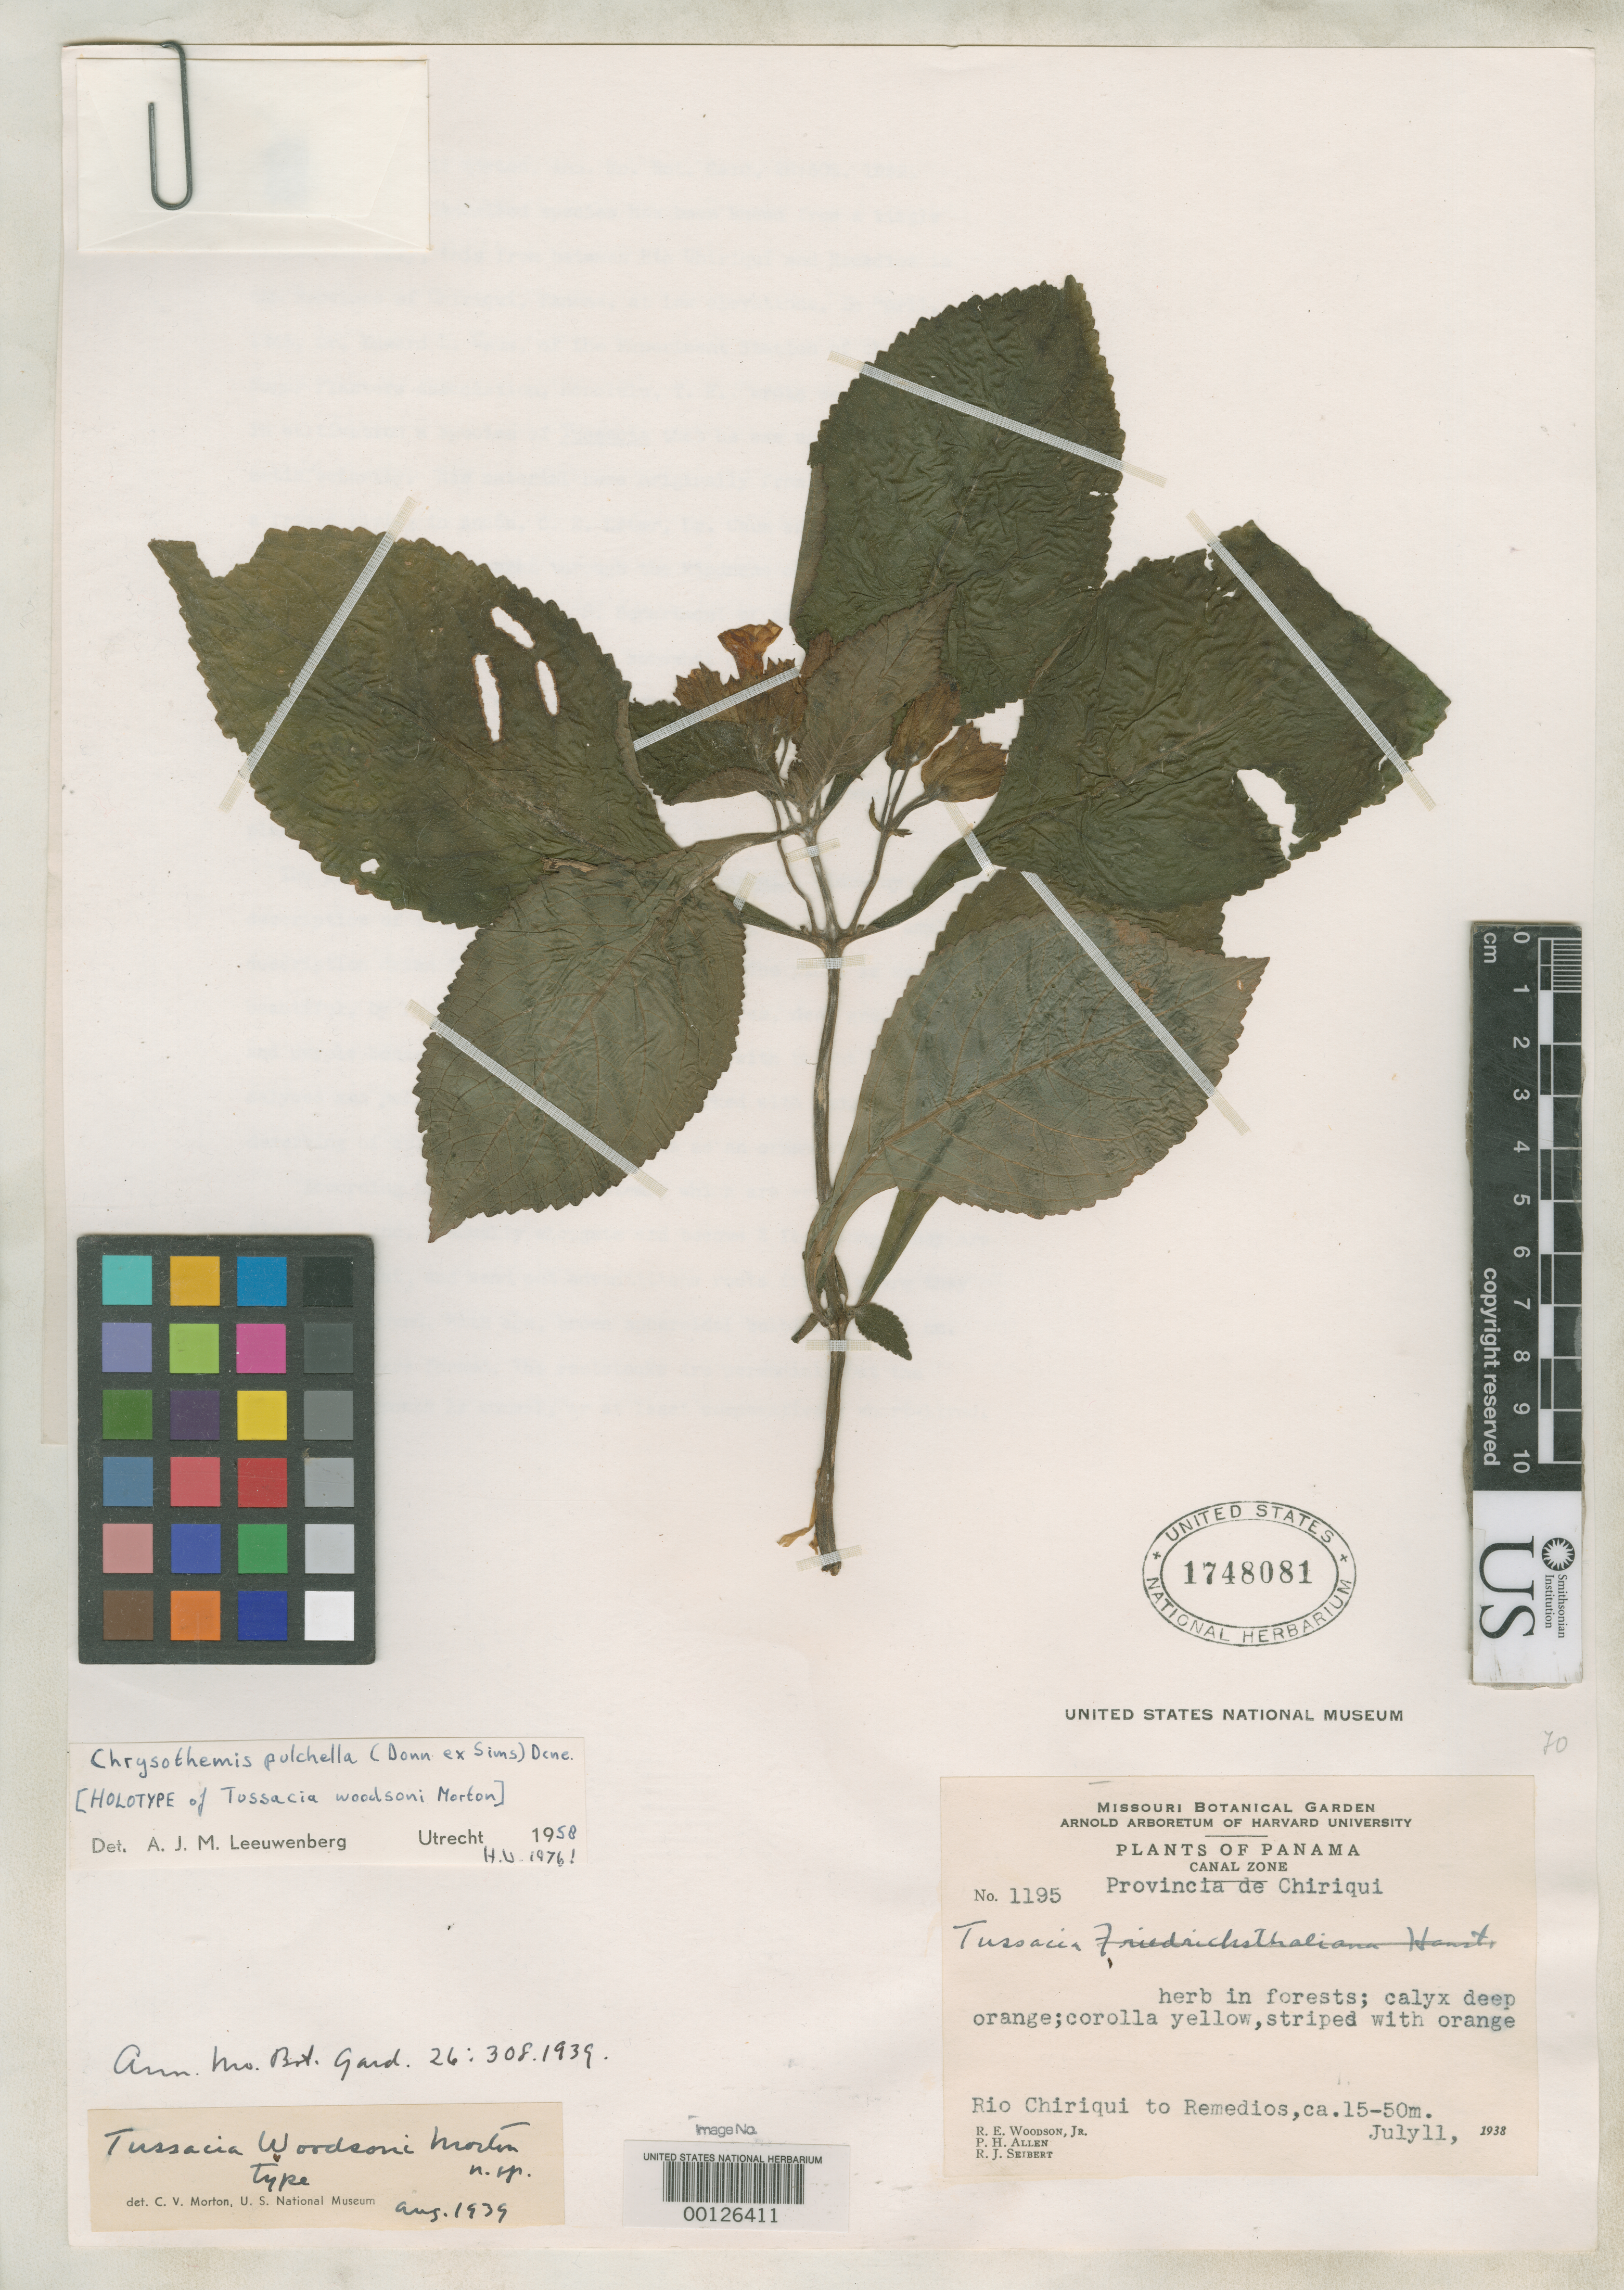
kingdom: Plantae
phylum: Tracheophyta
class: Magnoliopsida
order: Lamiales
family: Gesneriaceae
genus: Tussacia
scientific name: Tussacia woodsonii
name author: C.V. Morton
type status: Holotype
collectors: R. E. Woodson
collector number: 1195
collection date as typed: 11 Jul 1938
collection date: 1938-07-11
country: Panama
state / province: Chiriquí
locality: Between Rio Chiriqui and Remedios.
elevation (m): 15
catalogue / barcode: US 1748081